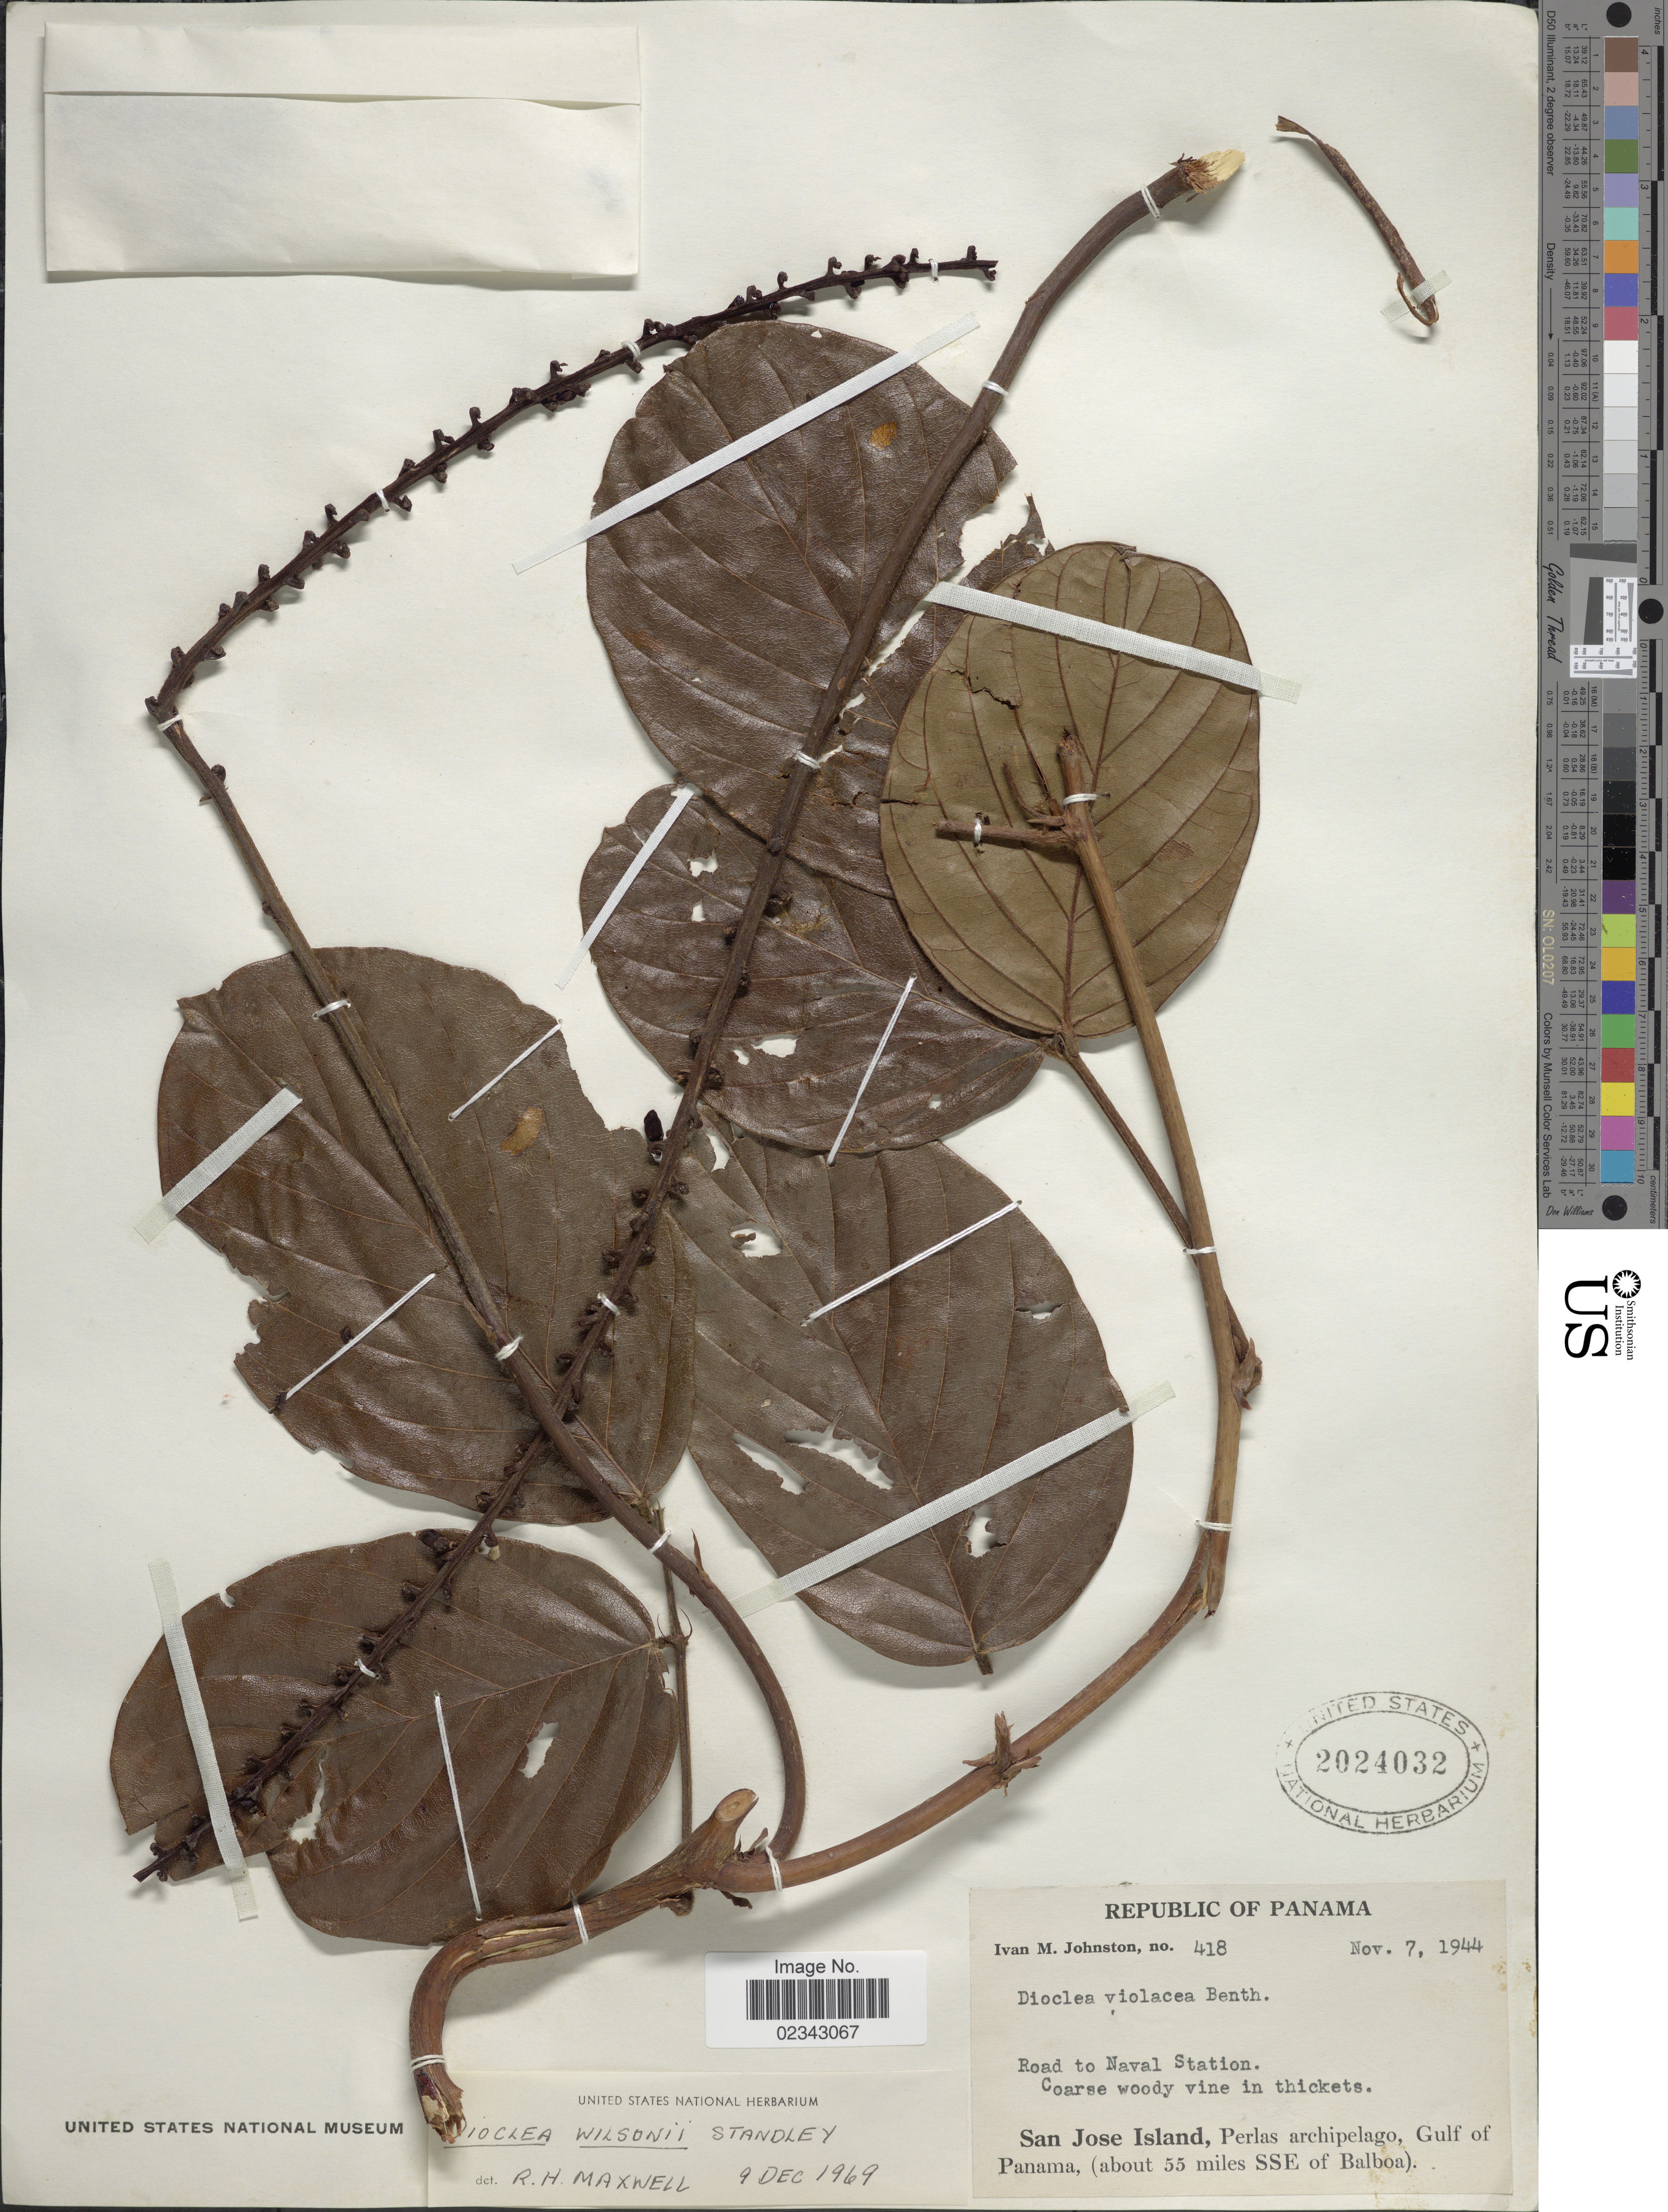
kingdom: Plantae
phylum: Tracheophyta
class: Magnoliopsida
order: Fabales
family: Fabaceae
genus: Macropsychanthus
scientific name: Macropsychanthus wilsonii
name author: (Standl.) L.P. Queiroz & Snak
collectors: I.M. Johnston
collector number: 418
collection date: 1944-11-07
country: Panama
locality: Road to Naval Station, Coarse woody vine in thickets, San Jose Island, Perlas Archipelago, Gulf of Panama, (about 55 miles SSE of Balboa)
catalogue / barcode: US 2024032